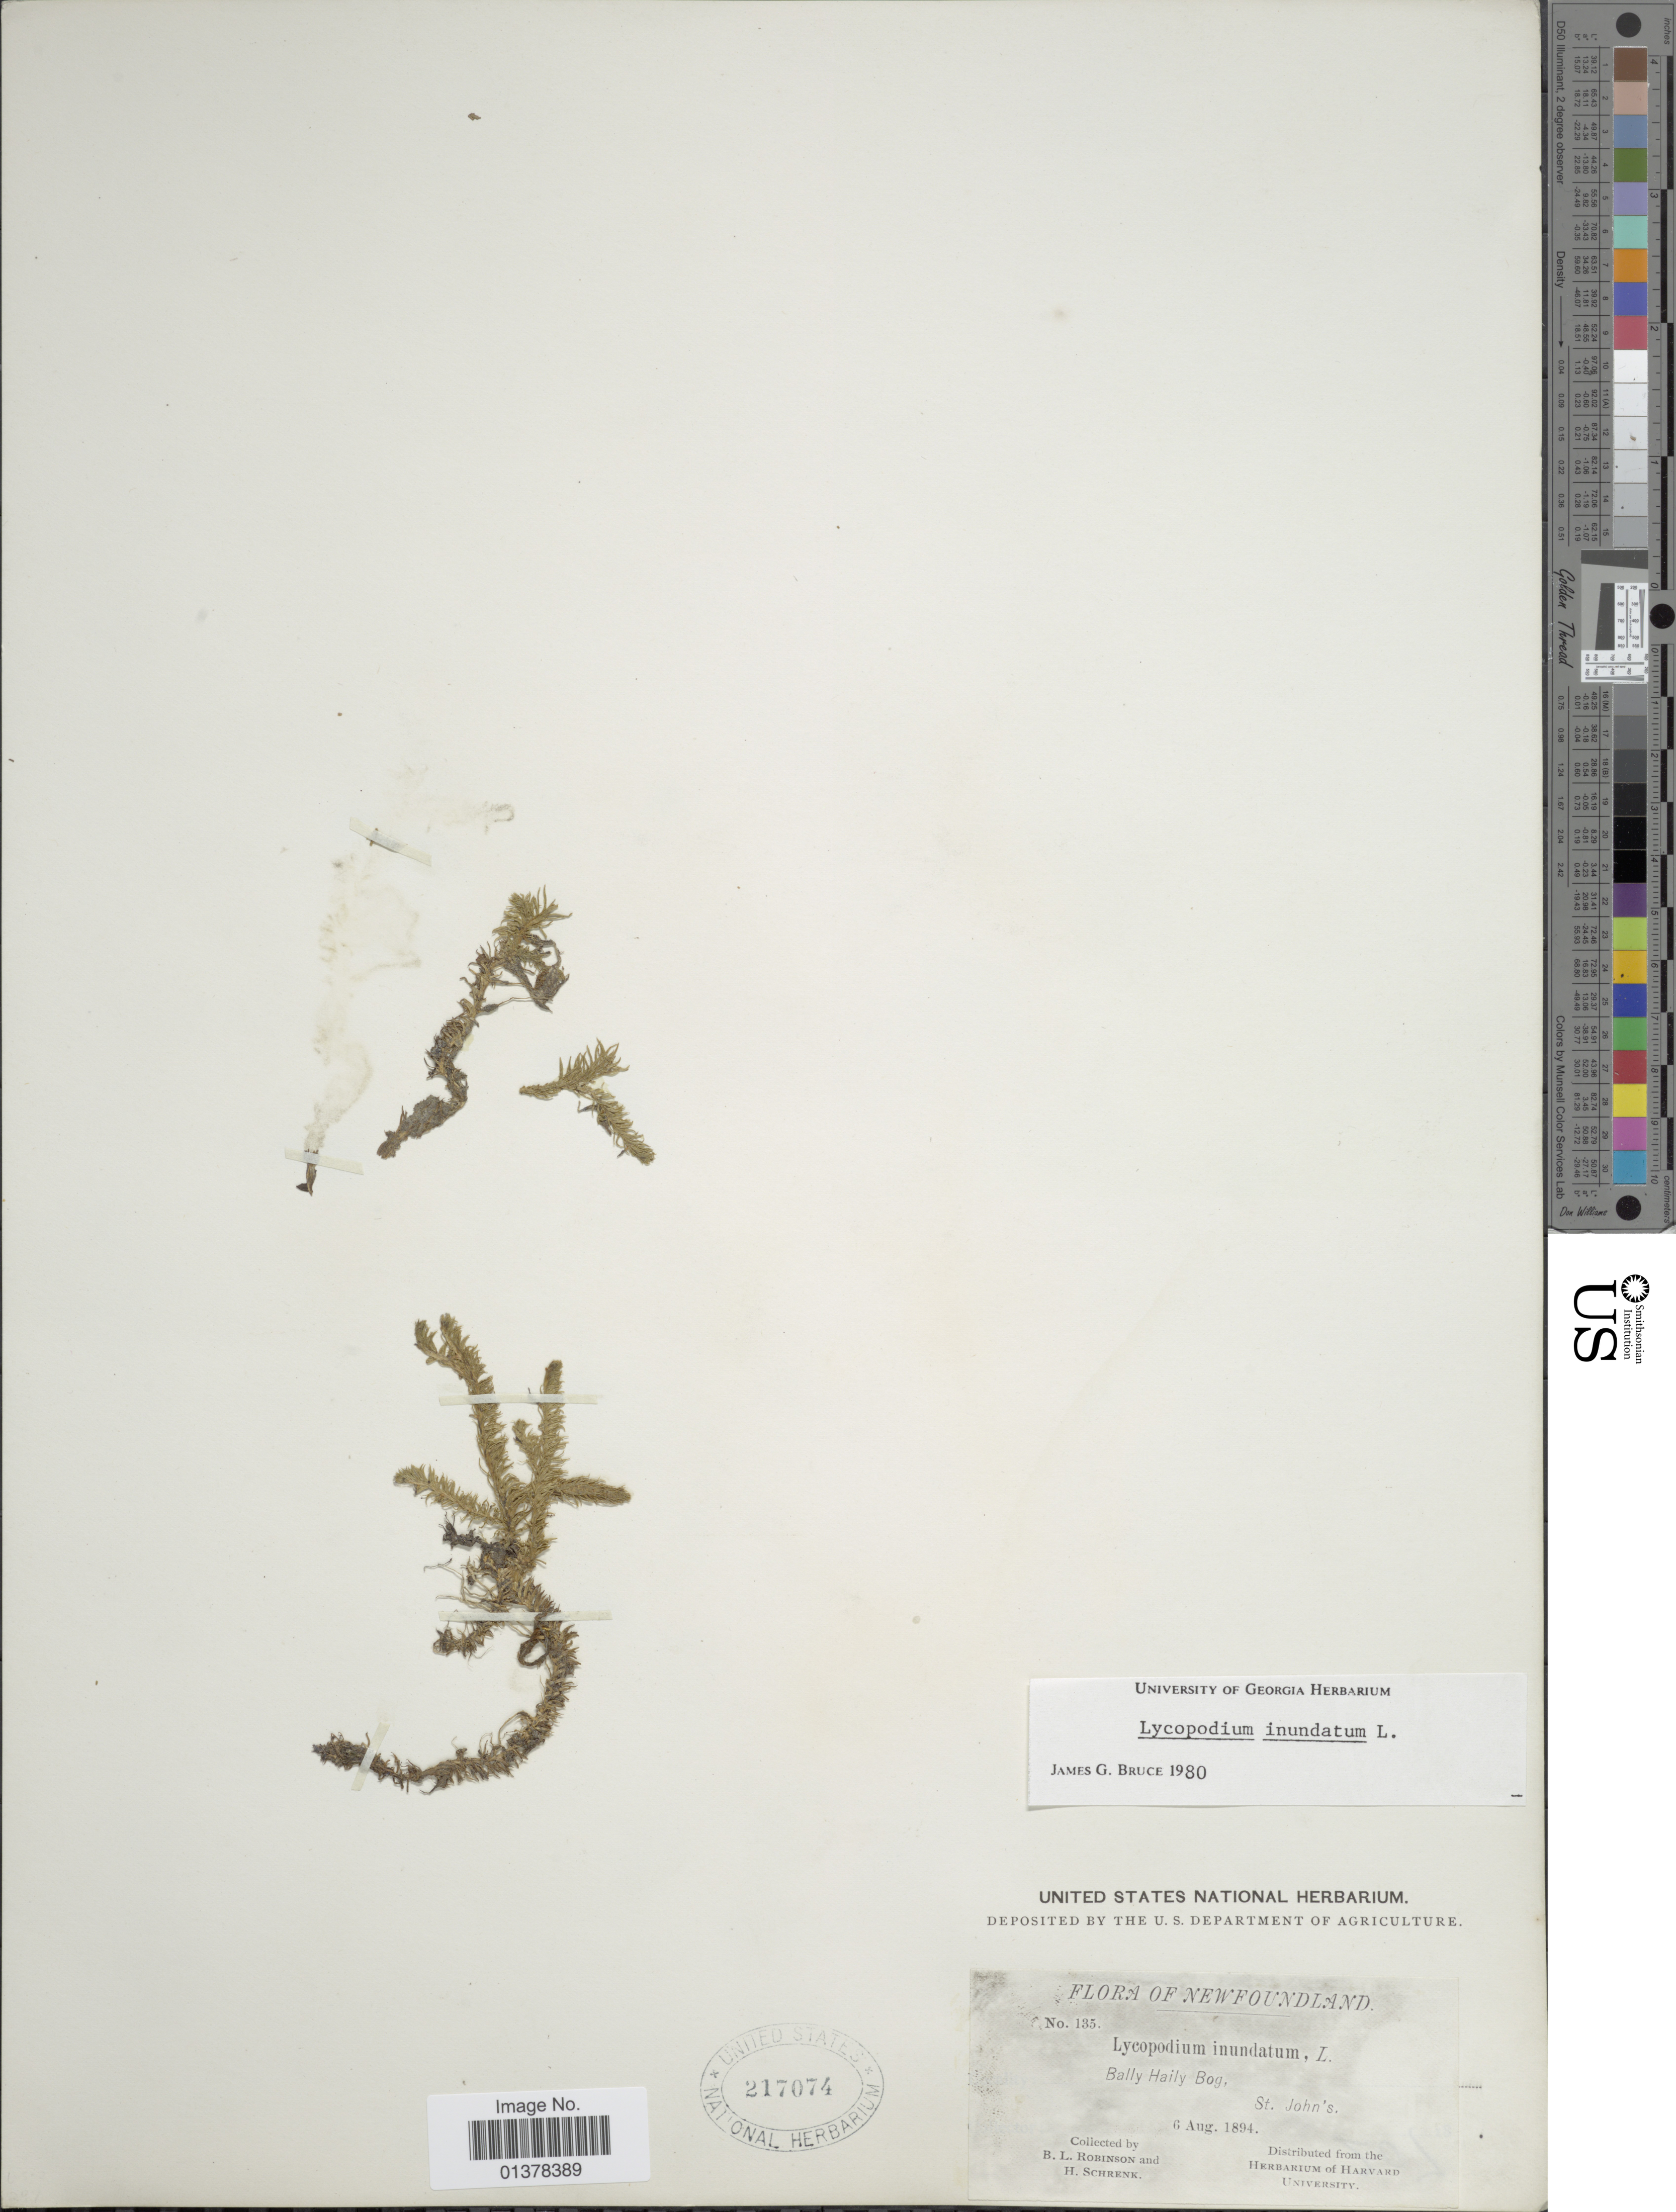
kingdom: Plantae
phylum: Tracheophyta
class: Lycopodiopsida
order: Lycopodiales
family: Lycopodiaceae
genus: Lycopodiella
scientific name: Lycopodiella inundata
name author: (L.) Holub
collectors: B. L. Robinson & H. v. Schrenk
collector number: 135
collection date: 1894-08-06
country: Canada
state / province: Newfoundland and Labrador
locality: Bally Haily Bog. St. John's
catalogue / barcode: US 217074